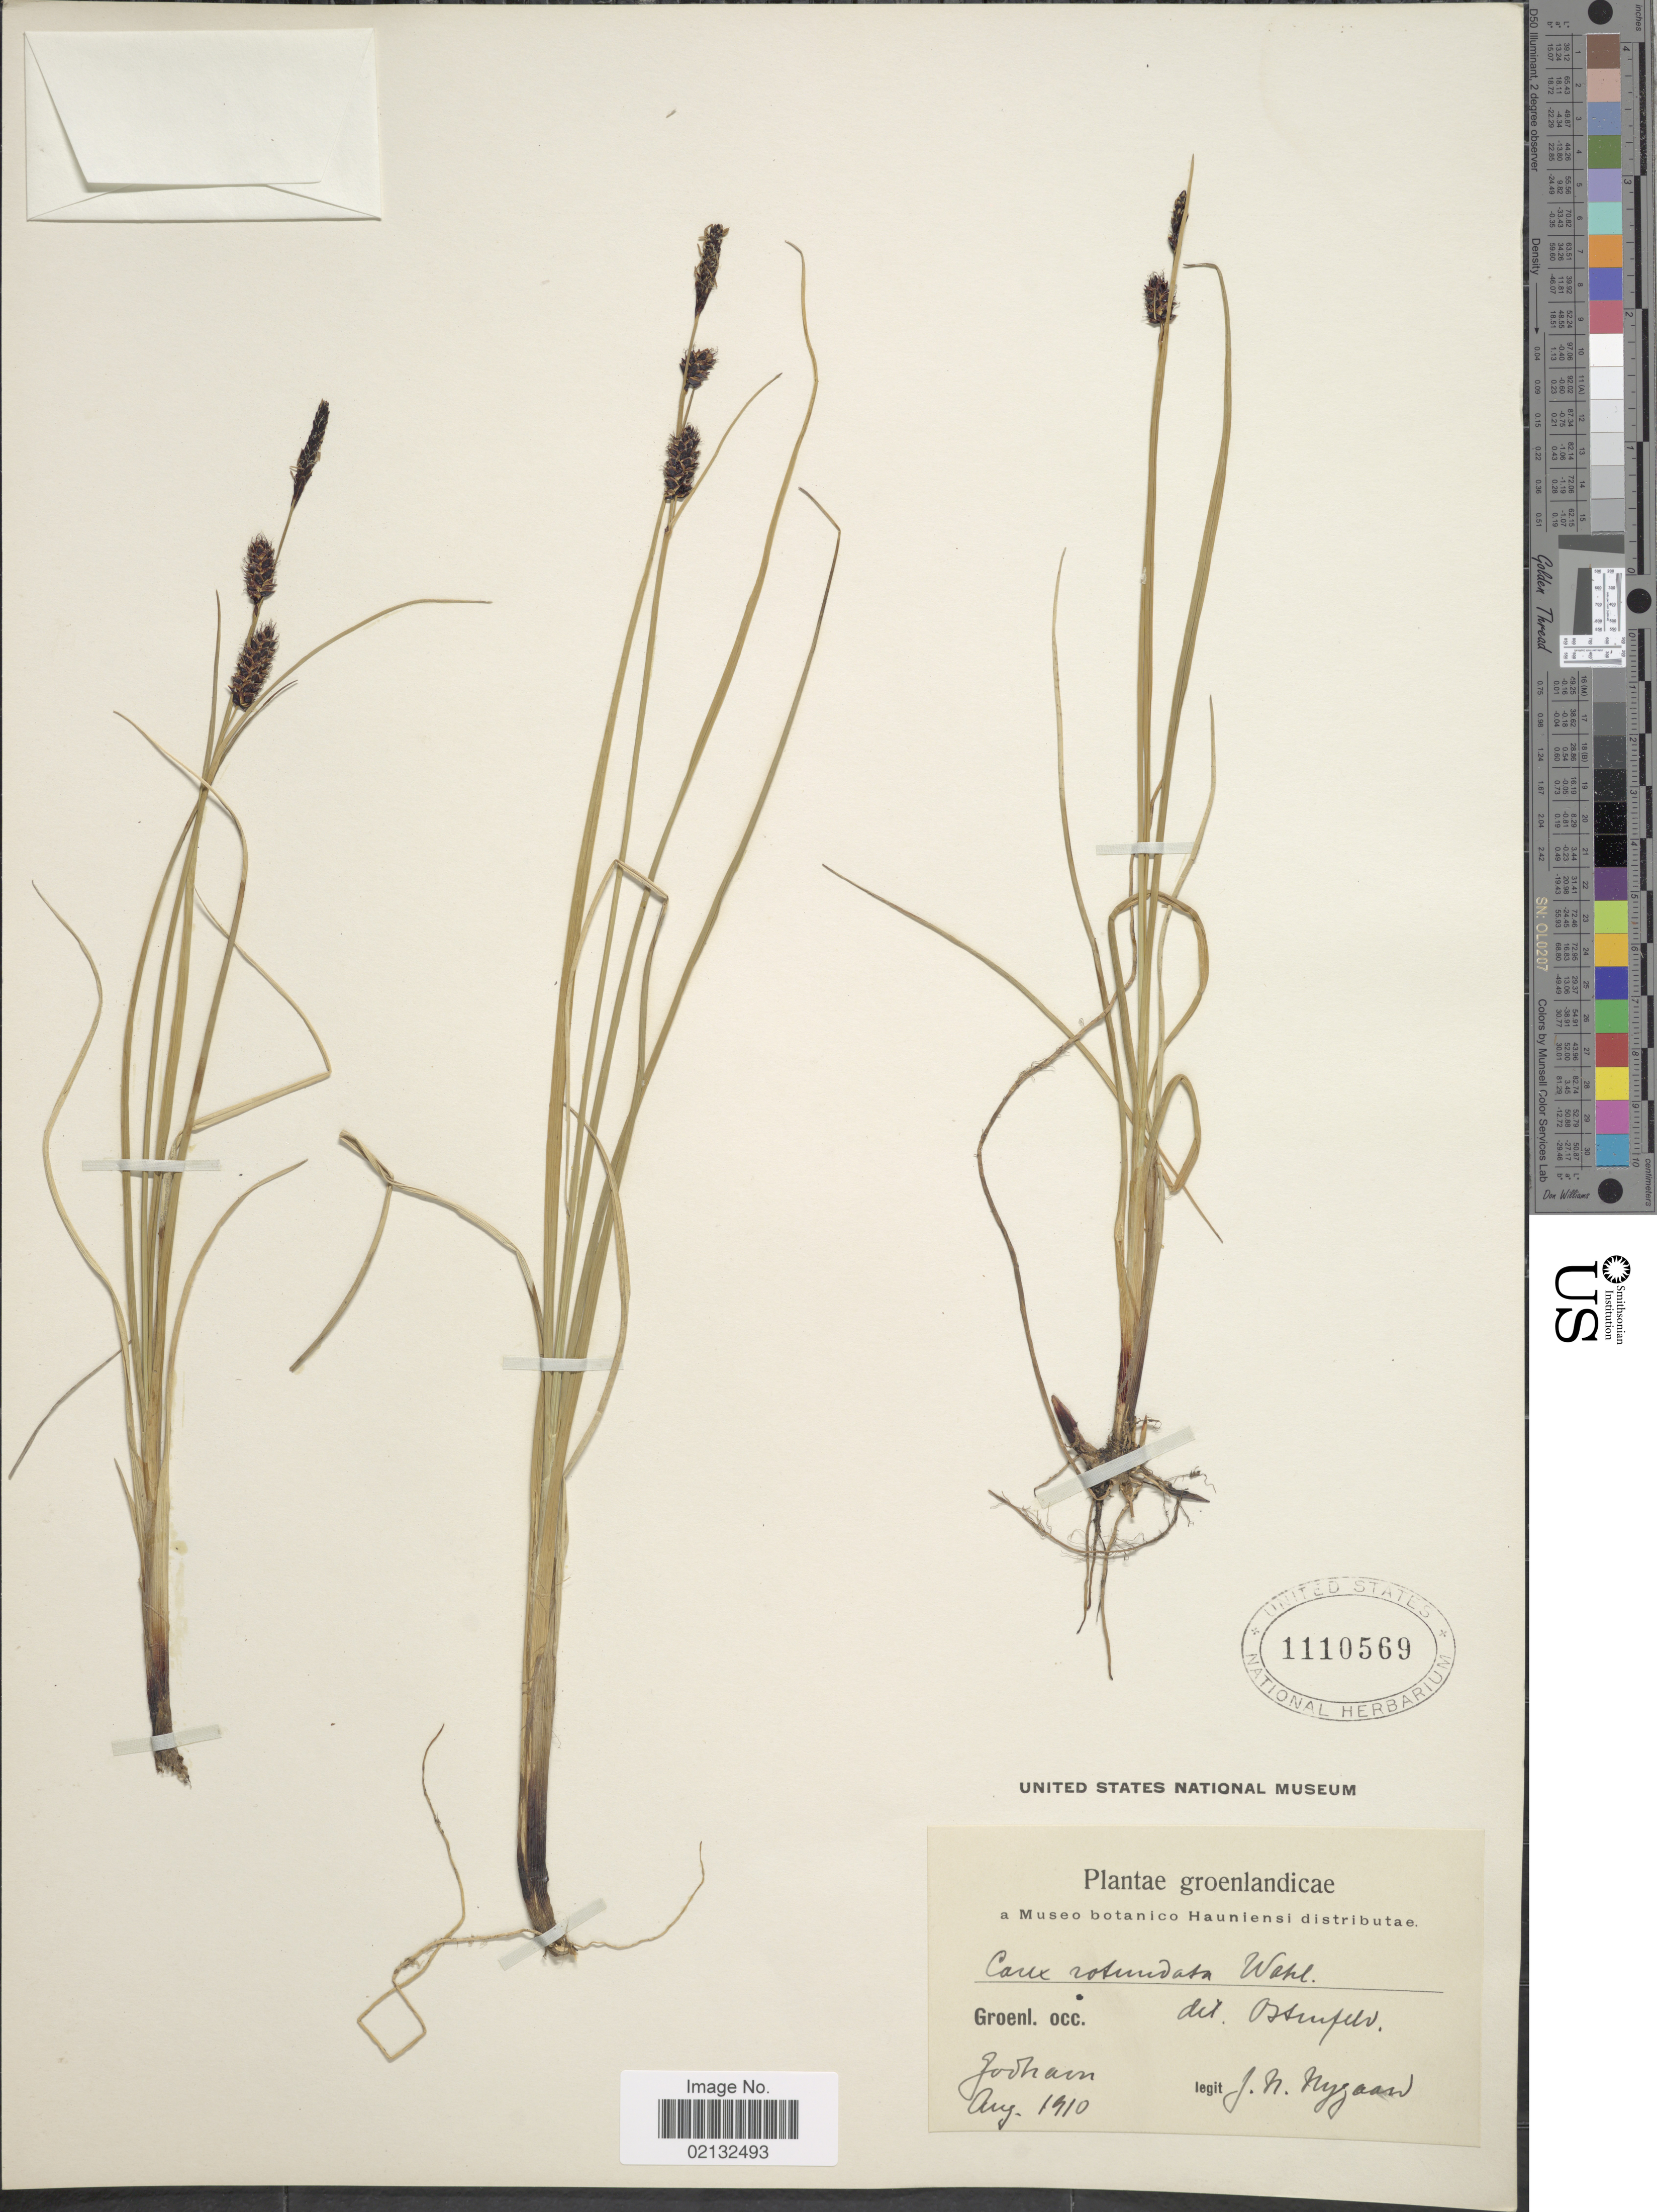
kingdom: Plantae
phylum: Tracheophyta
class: Liliopsida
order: Poales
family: Cyperaceae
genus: Carex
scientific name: Carex rotundata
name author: Wahlenb.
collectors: J. Nygaard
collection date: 1910-08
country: Greenland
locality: Groenlandicae. Groenl. occ. Godhavn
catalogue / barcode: US 1110569